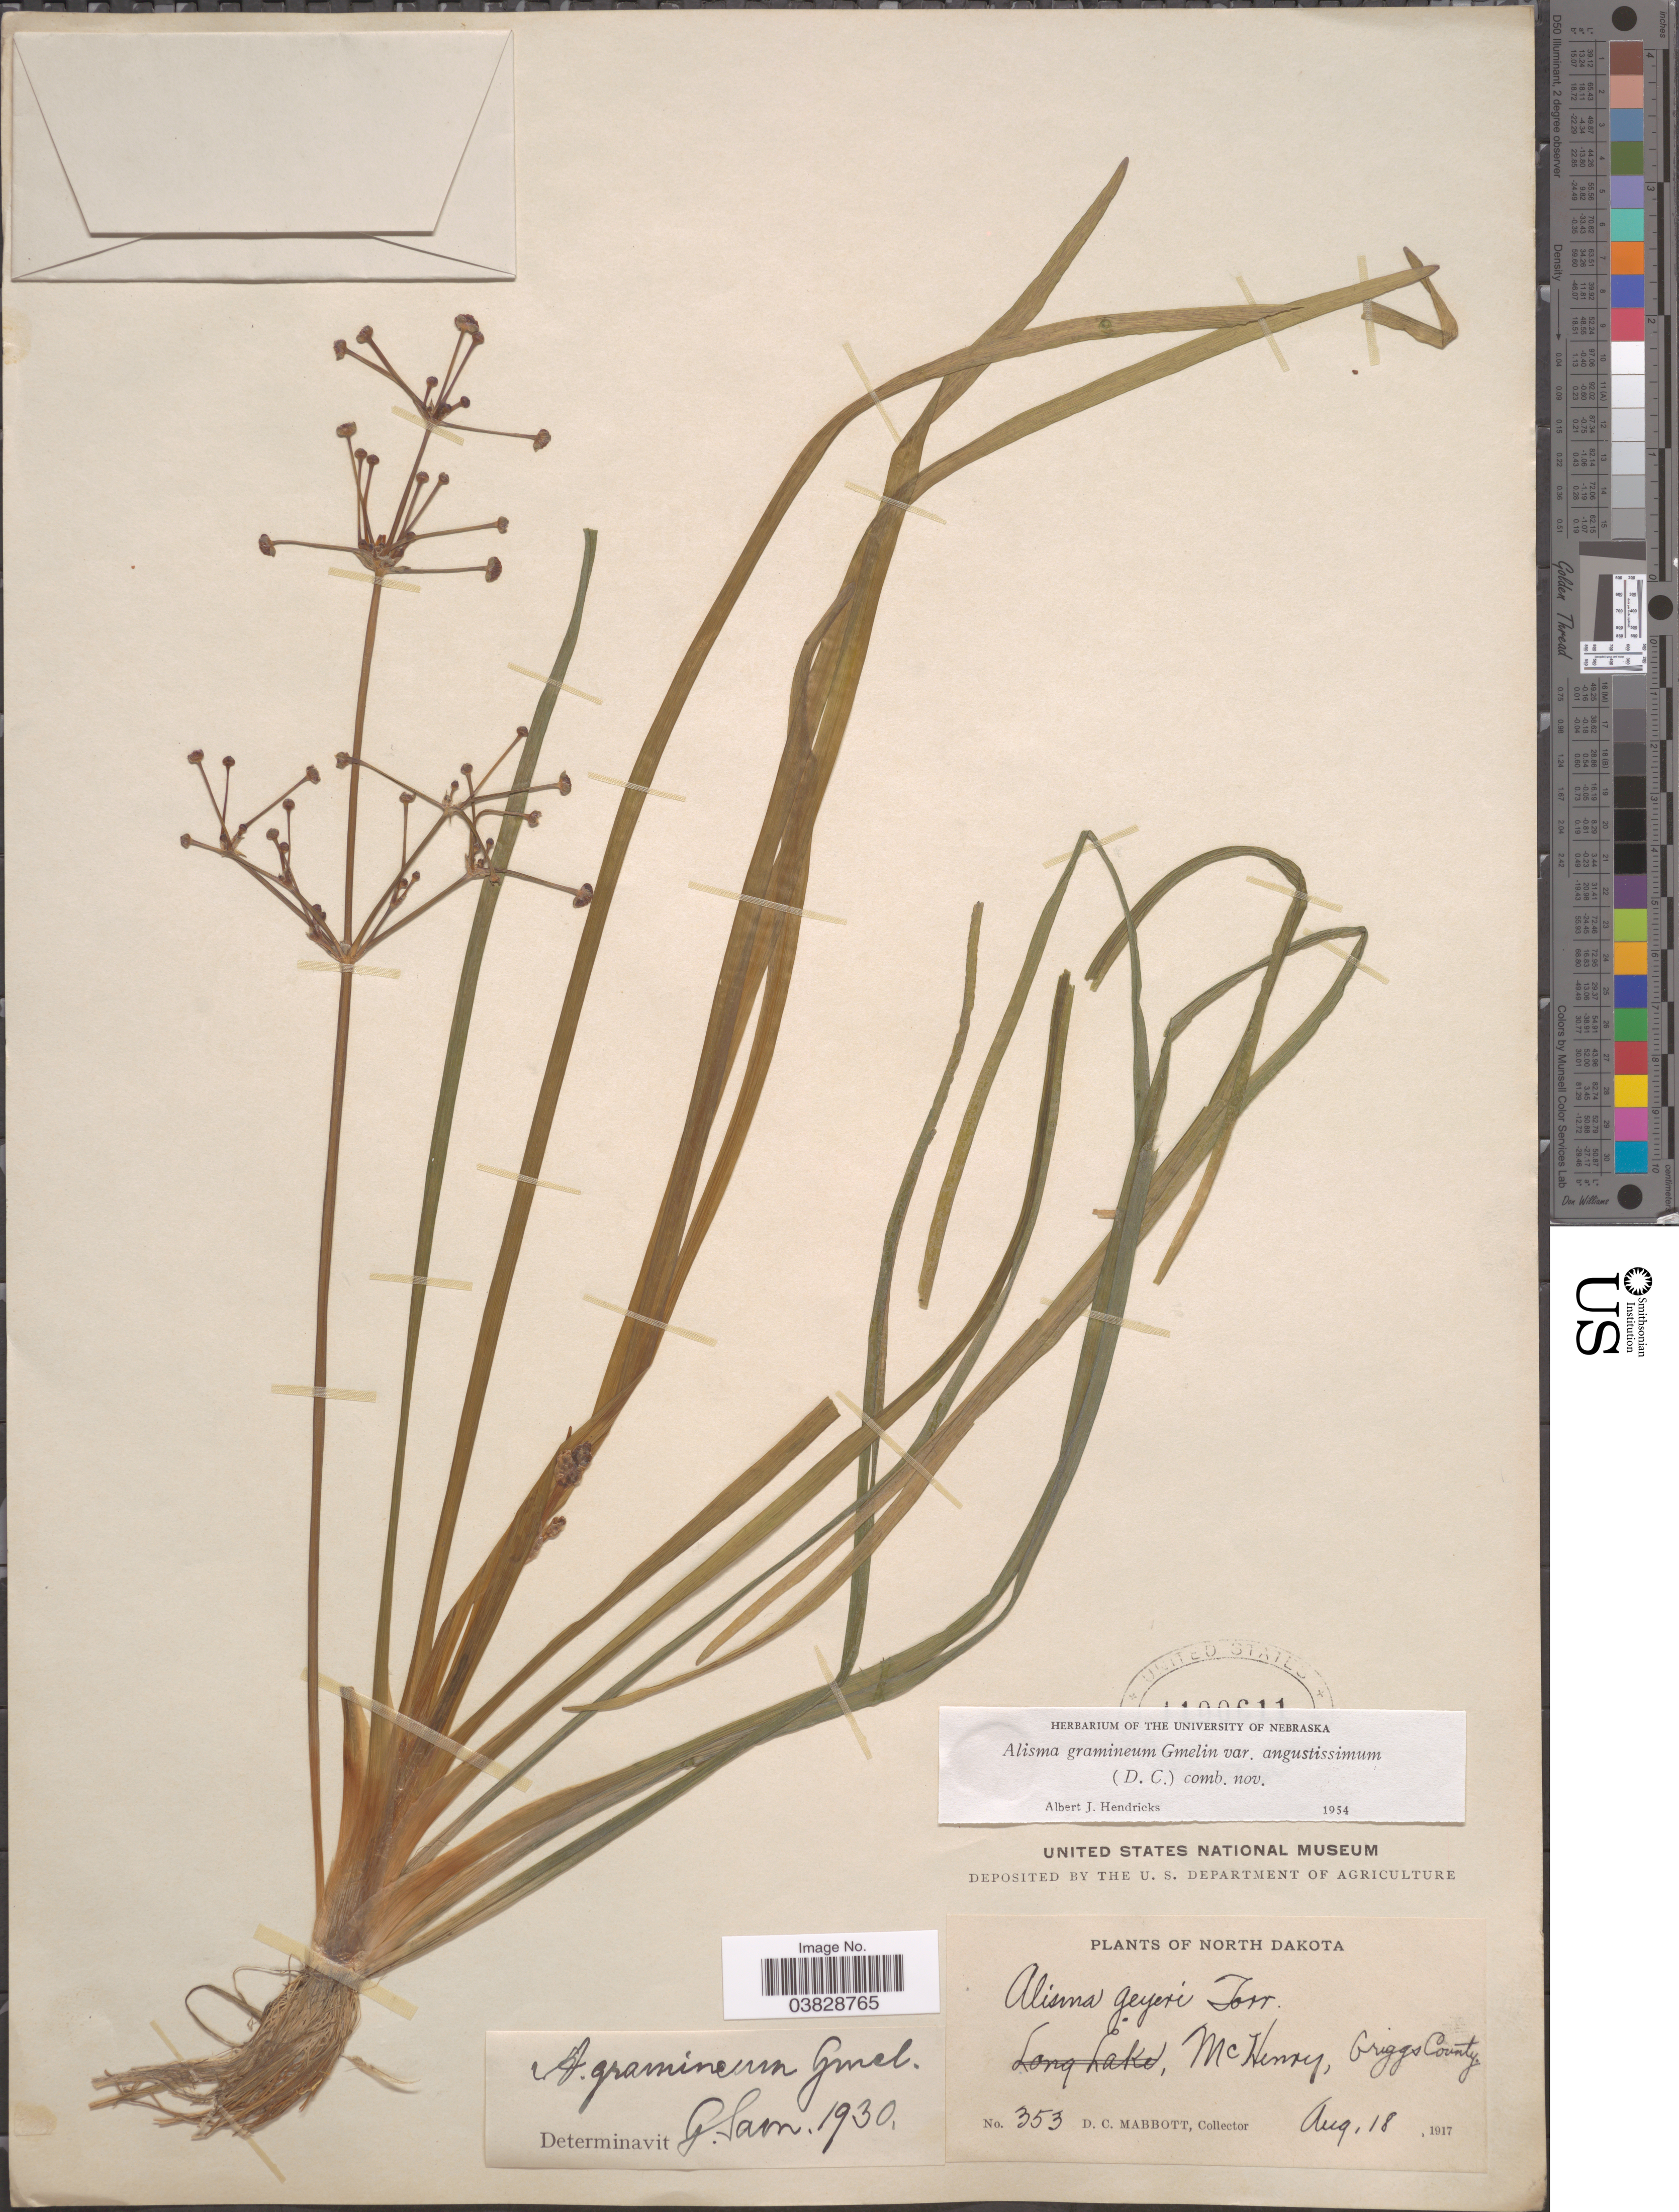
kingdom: Plantae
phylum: Tracheophyta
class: Liliopsida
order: Alismatales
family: Alismataceae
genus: Alisma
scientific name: Alisma gramineum var. angustissimum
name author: (DC.) A.J.Hendricks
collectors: D. Mabbott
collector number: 353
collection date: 1917-08-18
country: United States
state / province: North Dakota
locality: McHenry, Griggs County.